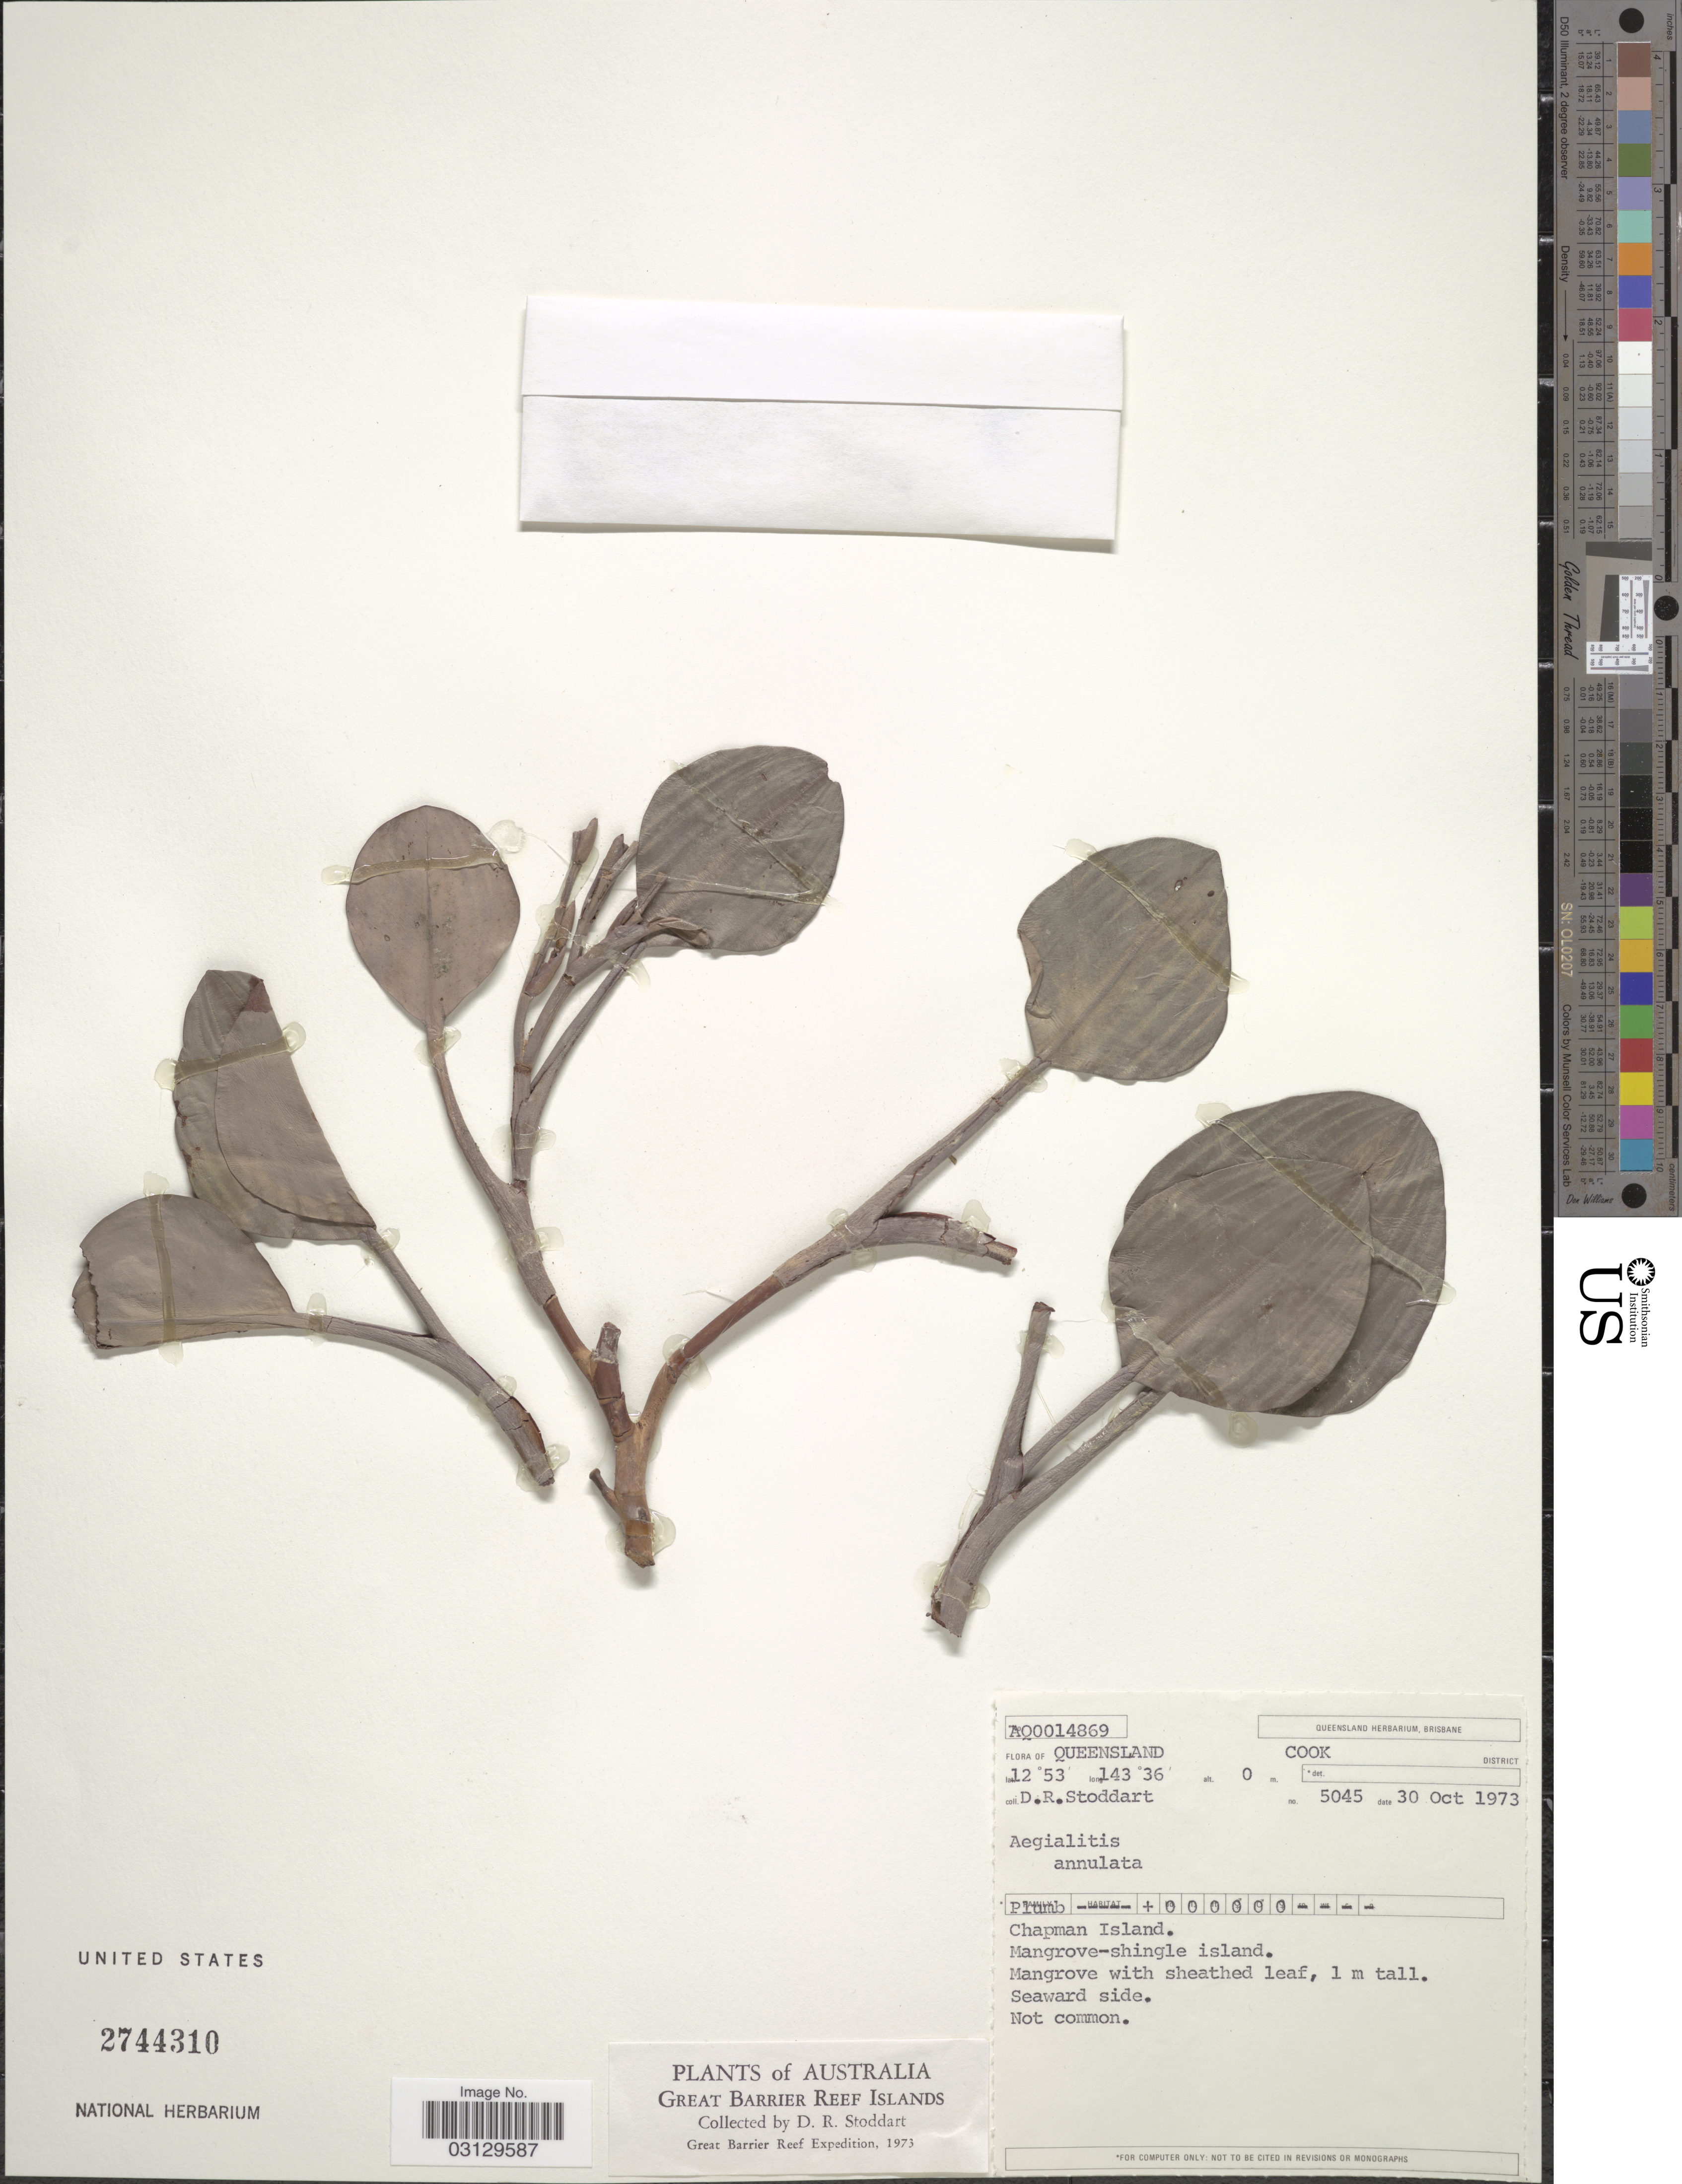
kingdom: Plantae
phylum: Tracheophyta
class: Magnoliopsida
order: Caryophyllales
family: Plumbaginaceae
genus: Aegialitis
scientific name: Aegialitis annulata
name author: R. Br.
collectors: D. R. Stoddart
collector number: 5045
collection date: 1973-10-30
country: Australia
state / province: Queensland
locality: Cook District. Chapman Island. Mangrove-shingle island.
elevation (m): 0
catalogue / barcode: US 2744310